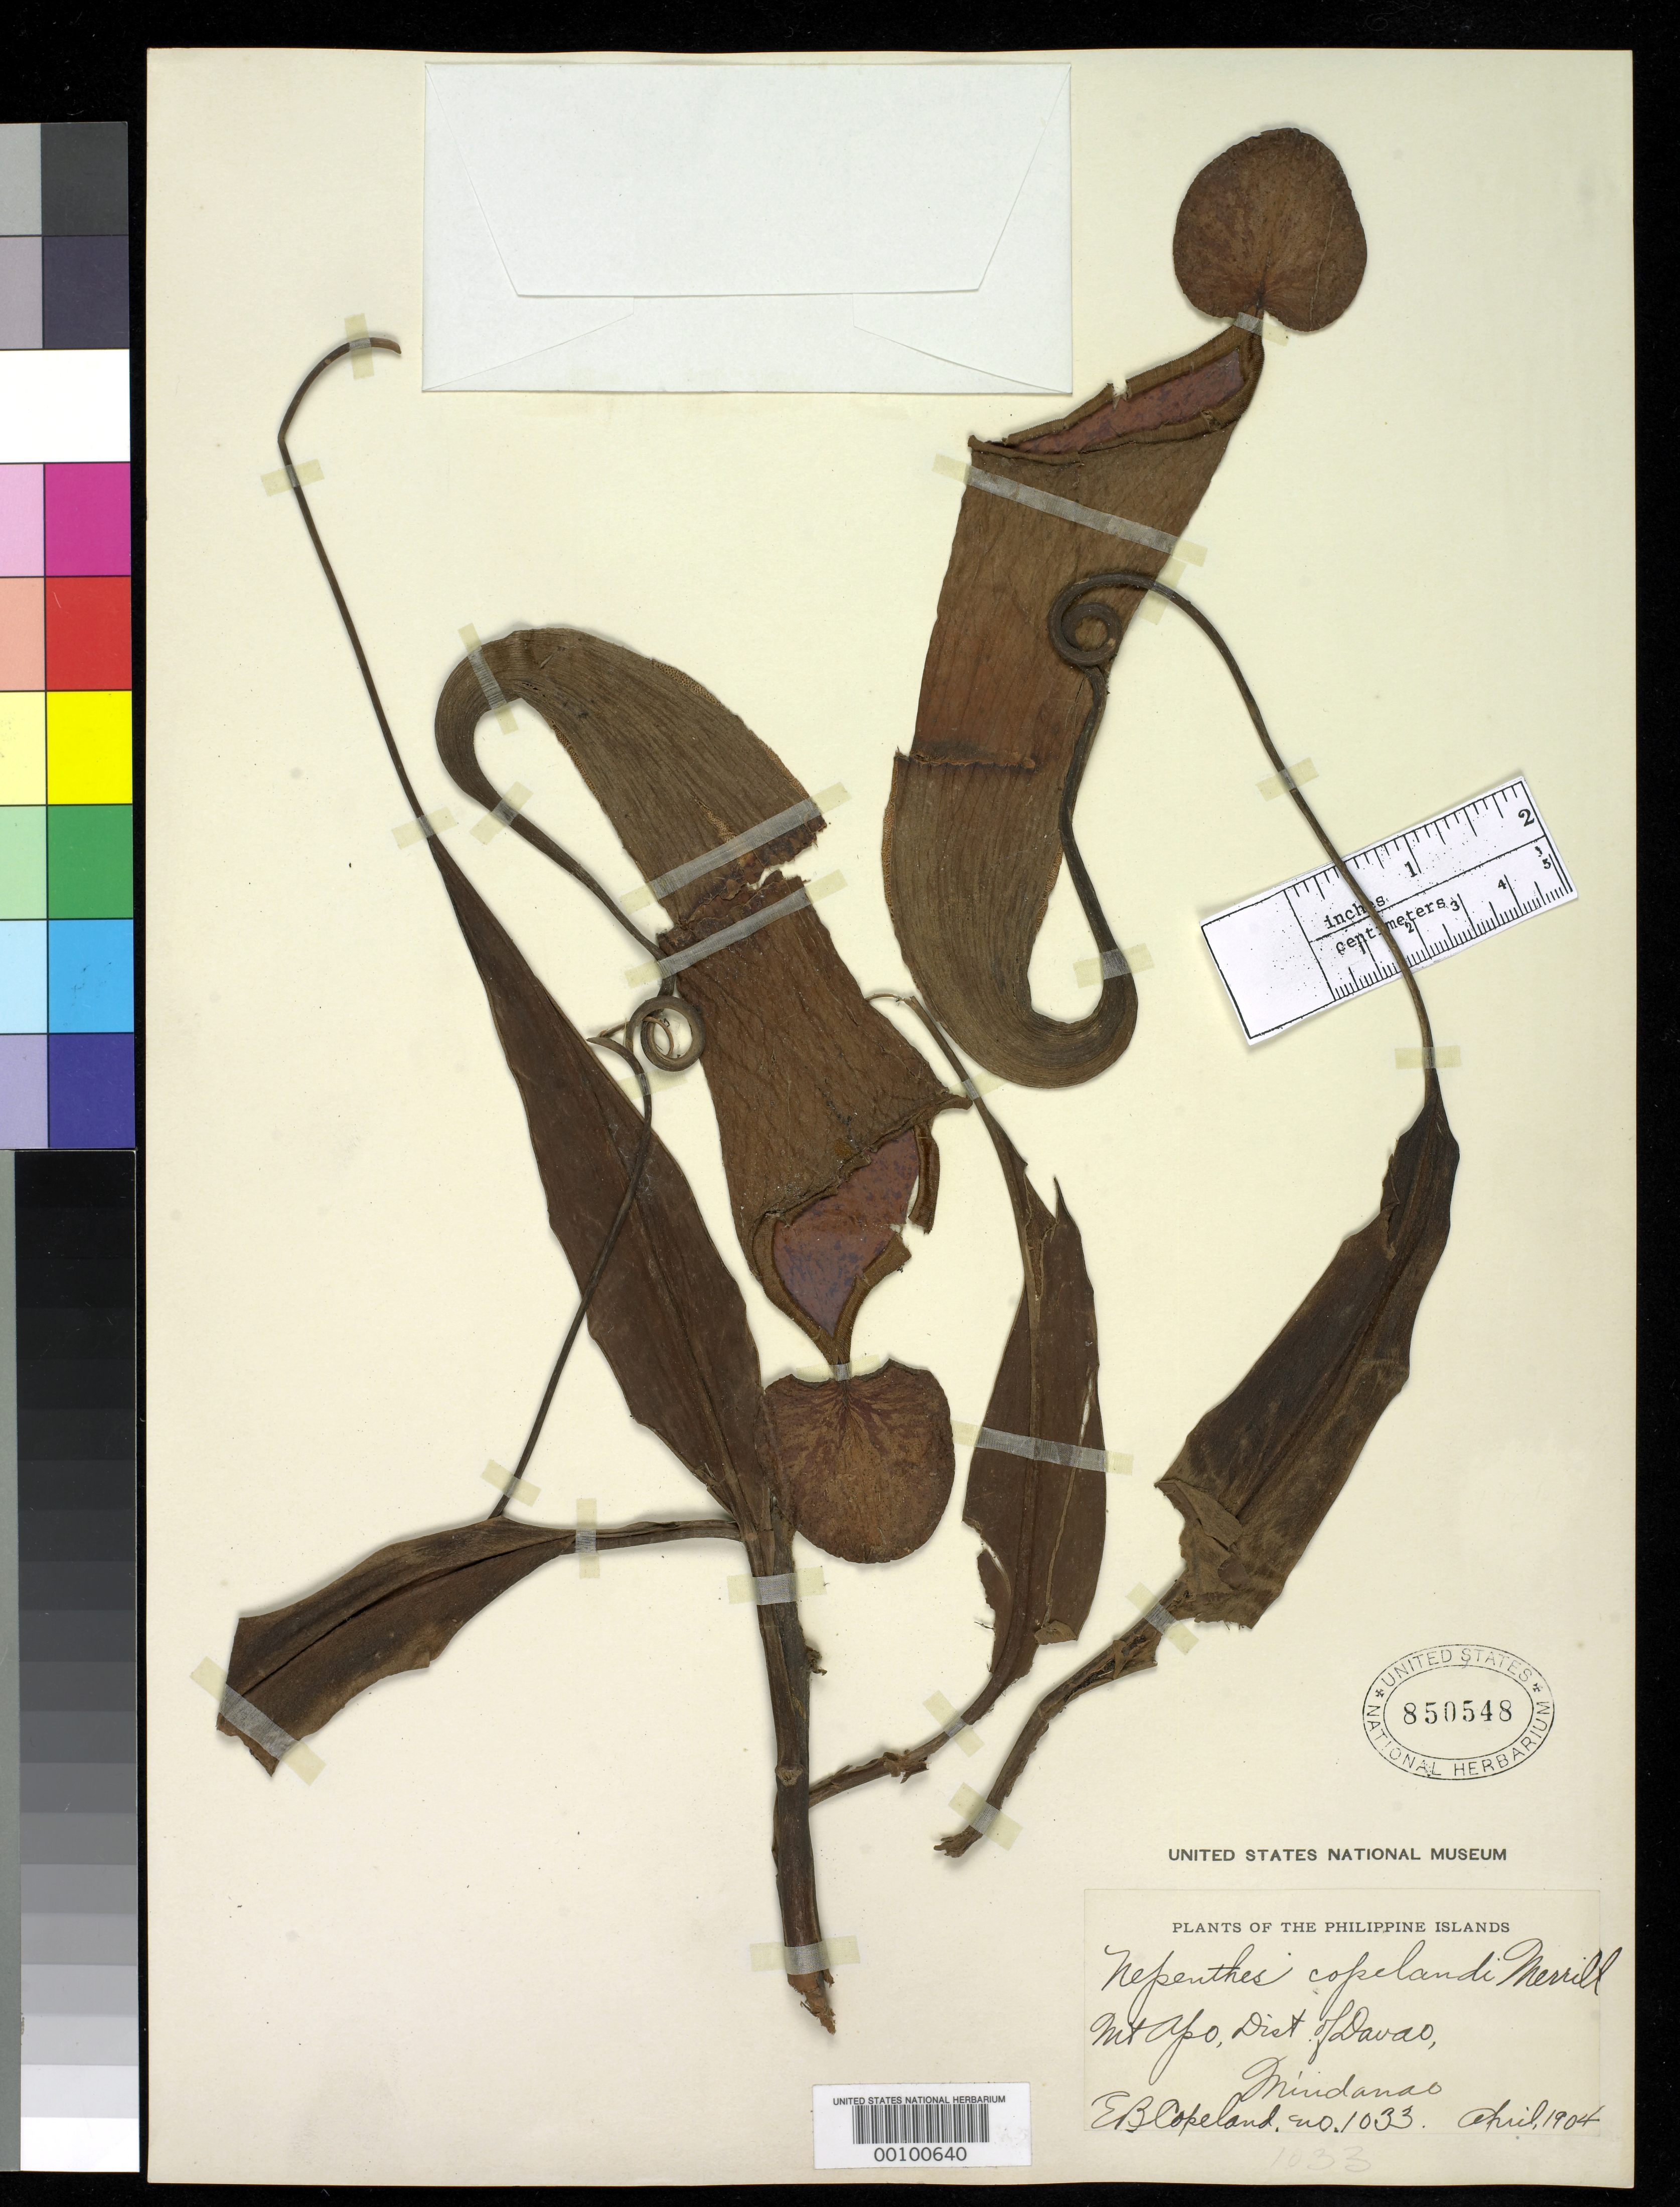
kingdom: Plantae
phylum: Tracheophyta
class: Magnoliopsida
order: Caryophyllales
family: Nepenthaceae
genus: Nepenthes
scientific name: Nepenthes copelandii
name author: Merr. ex Macfarl. in Engl.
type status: Isotype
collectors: E. B. Copeland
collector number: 1033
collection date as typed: Apr 1904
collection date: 1904-04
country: Philippines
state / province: Davao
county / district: Davao del Sur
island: Mindanao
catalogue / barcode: US 850548